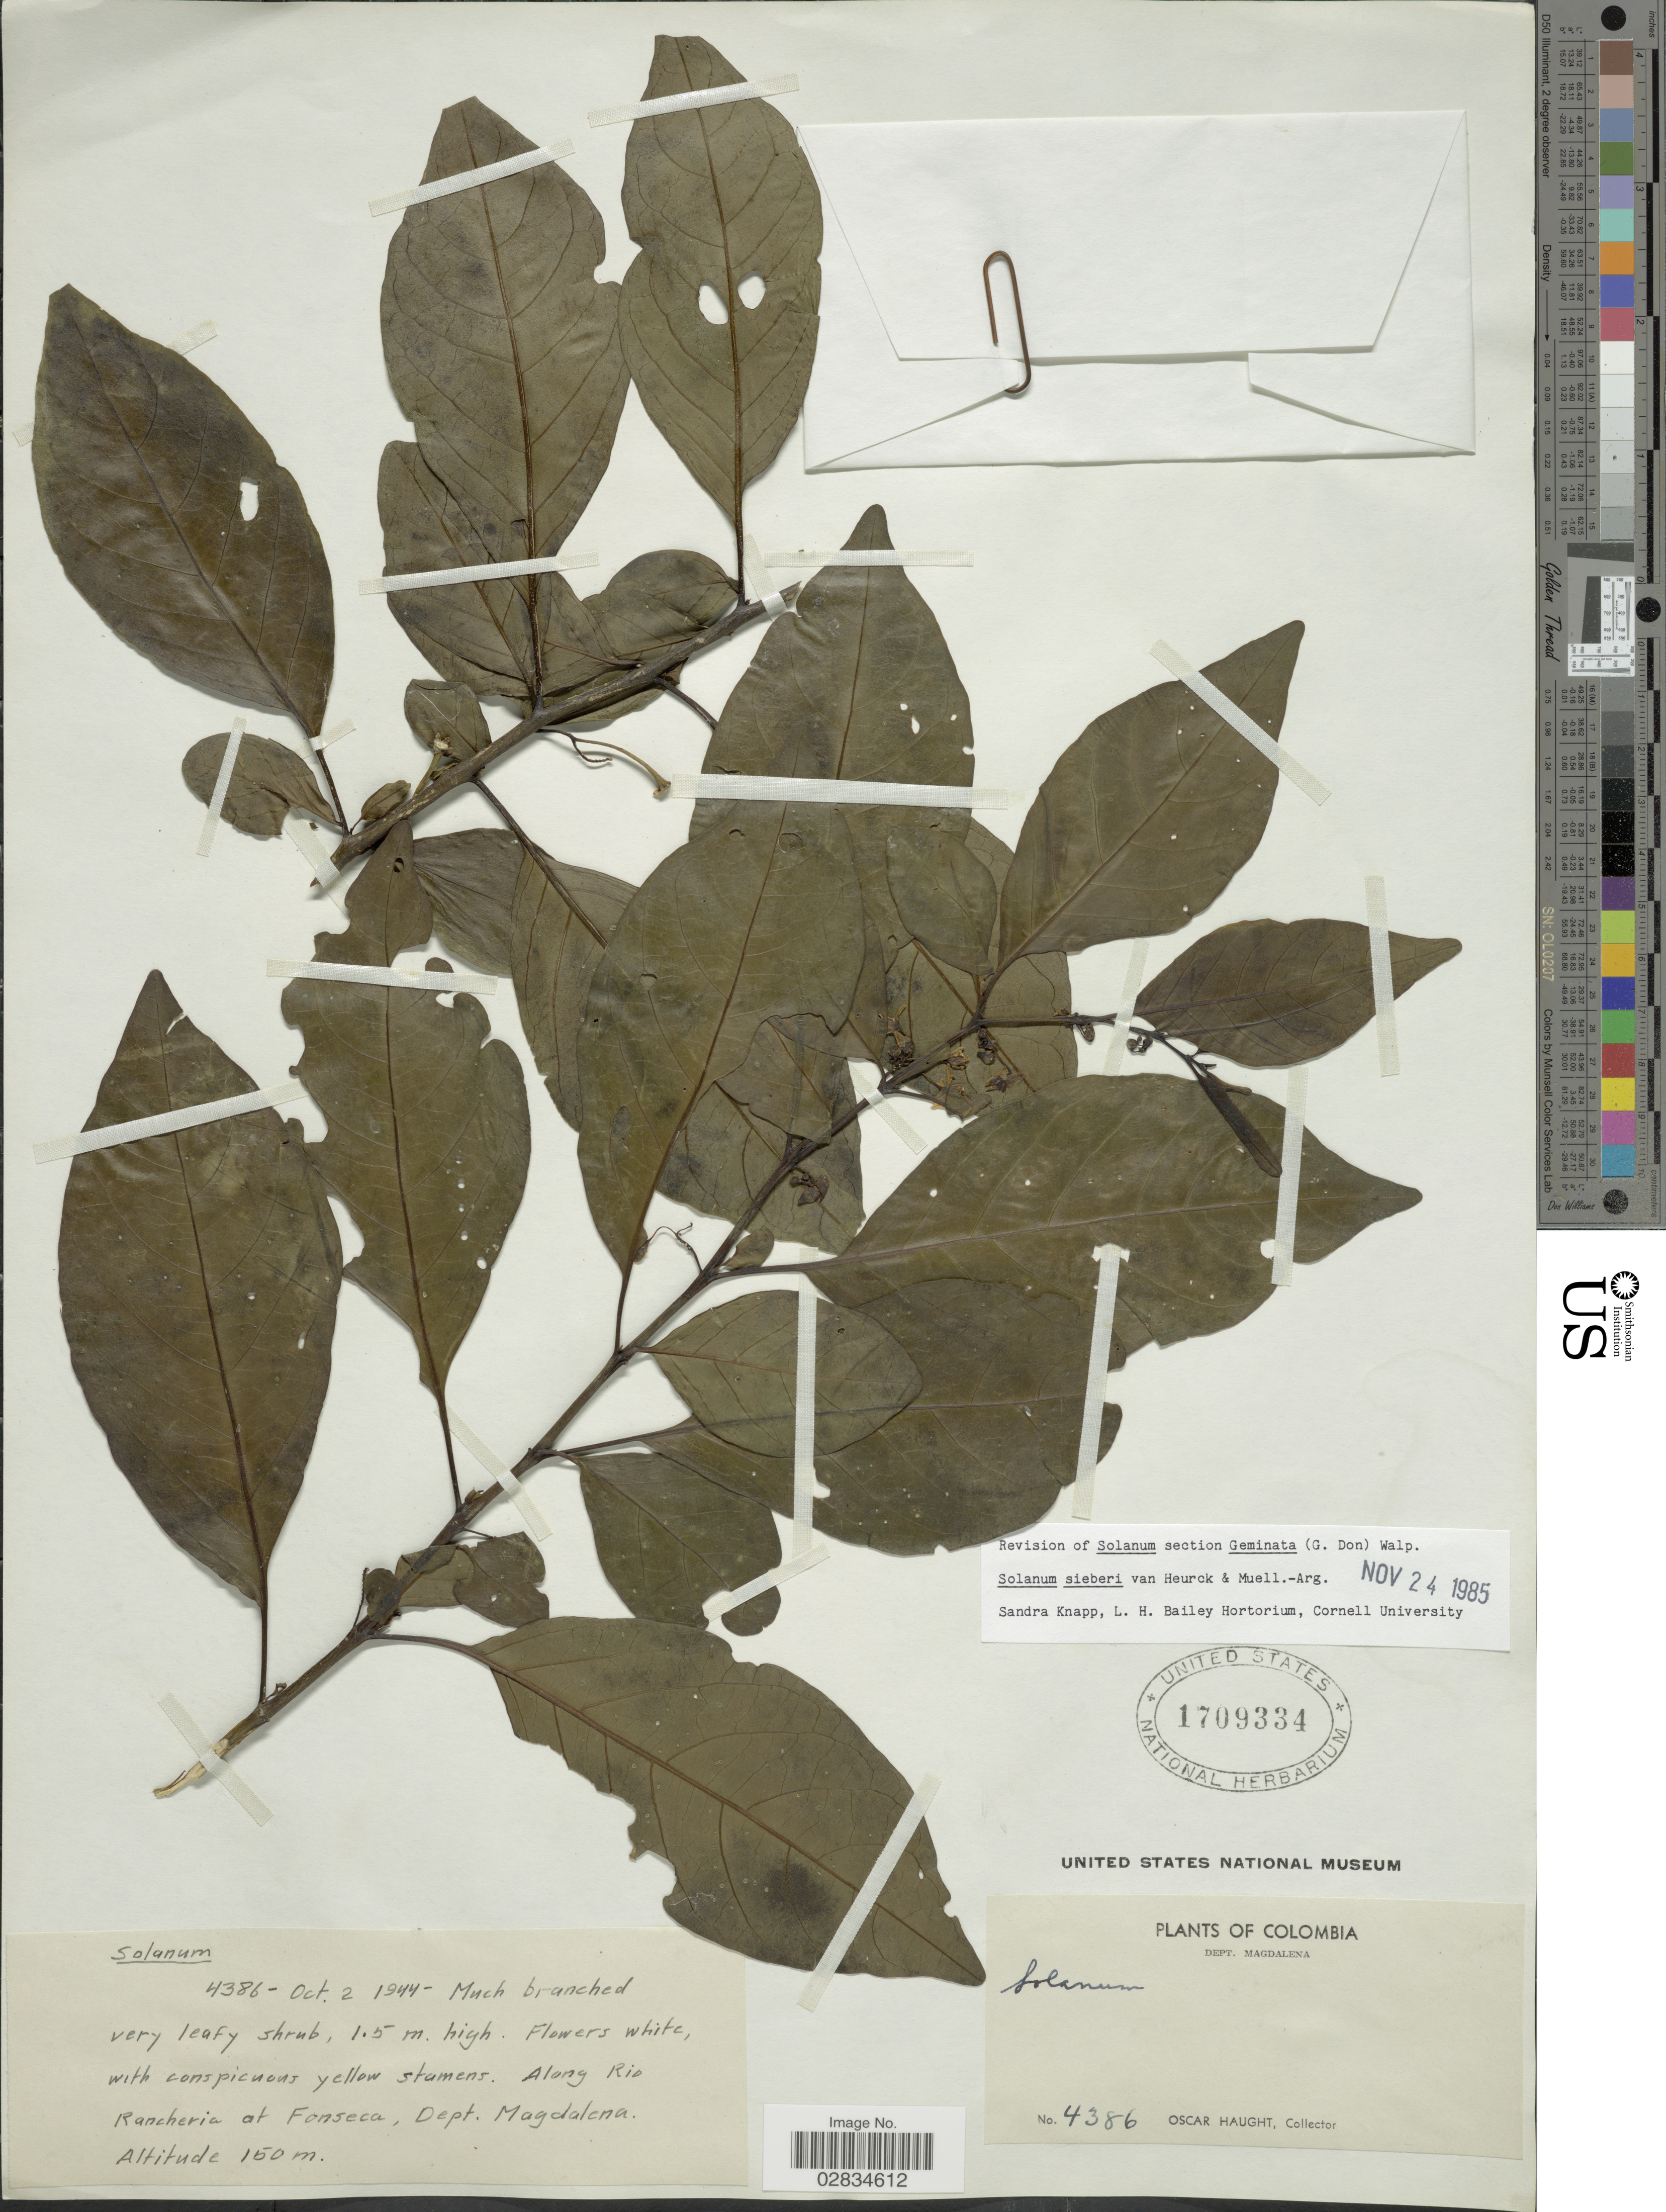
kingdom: Plantae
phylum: Tracheophyta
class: Magnoliopsida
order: Solanales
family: Solanaceae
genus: Solanum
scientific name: Solanum sieberi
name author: Van Heurck & Müll. Arg.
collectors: O. L. Haught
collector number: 4386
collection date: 1944-10-02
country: Colombia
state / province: Magdalena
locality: Along Rio Rancheria at Fonseca, Dept. Magdalena.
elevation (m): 150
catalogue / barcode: US 1709334